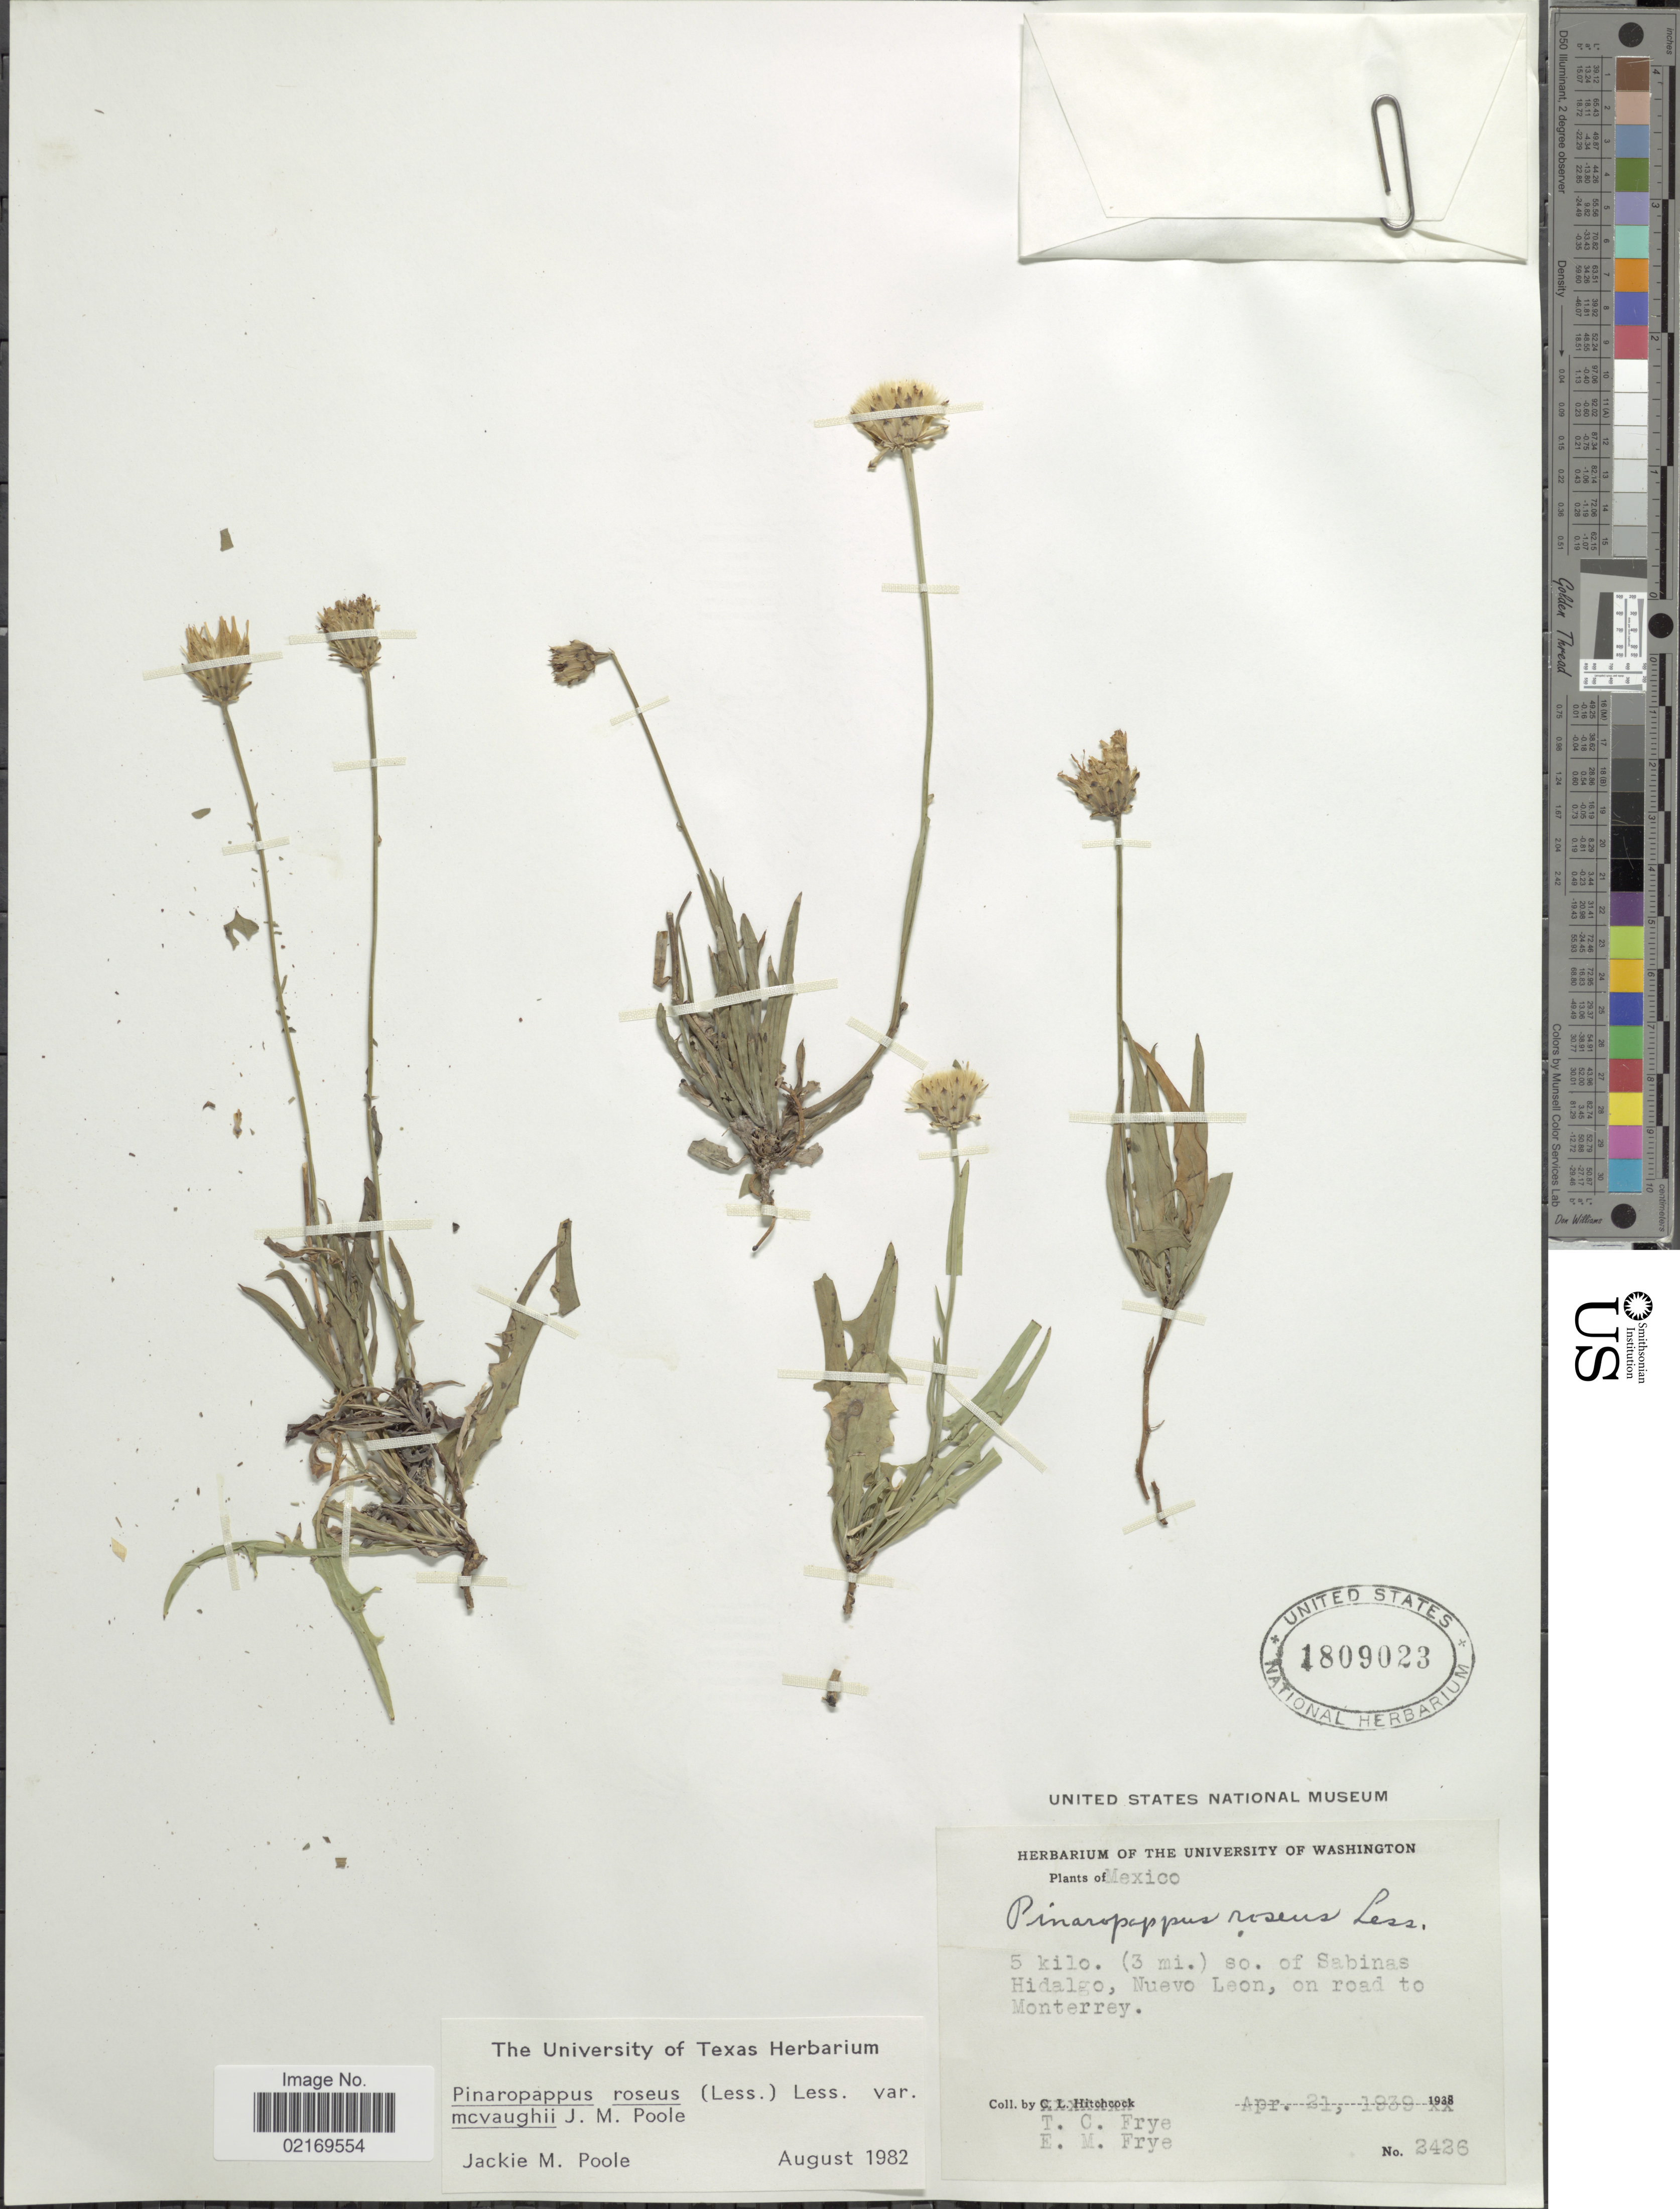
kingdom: Plantae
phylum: Tracheophyta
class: Magnoliopsida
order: Asterales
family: Asteraceae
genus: Pinaropappus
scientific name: Pinaropappus roseus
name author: Less.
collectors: T. C. Frye & E. Frye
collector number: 2426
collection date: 1939-04-21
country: Mexico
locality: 5 kilo. (3 mi.) so. of Sabinas Hidalgo, Nuevo Leon, on road to Monterrey.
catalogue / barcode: US 1809023